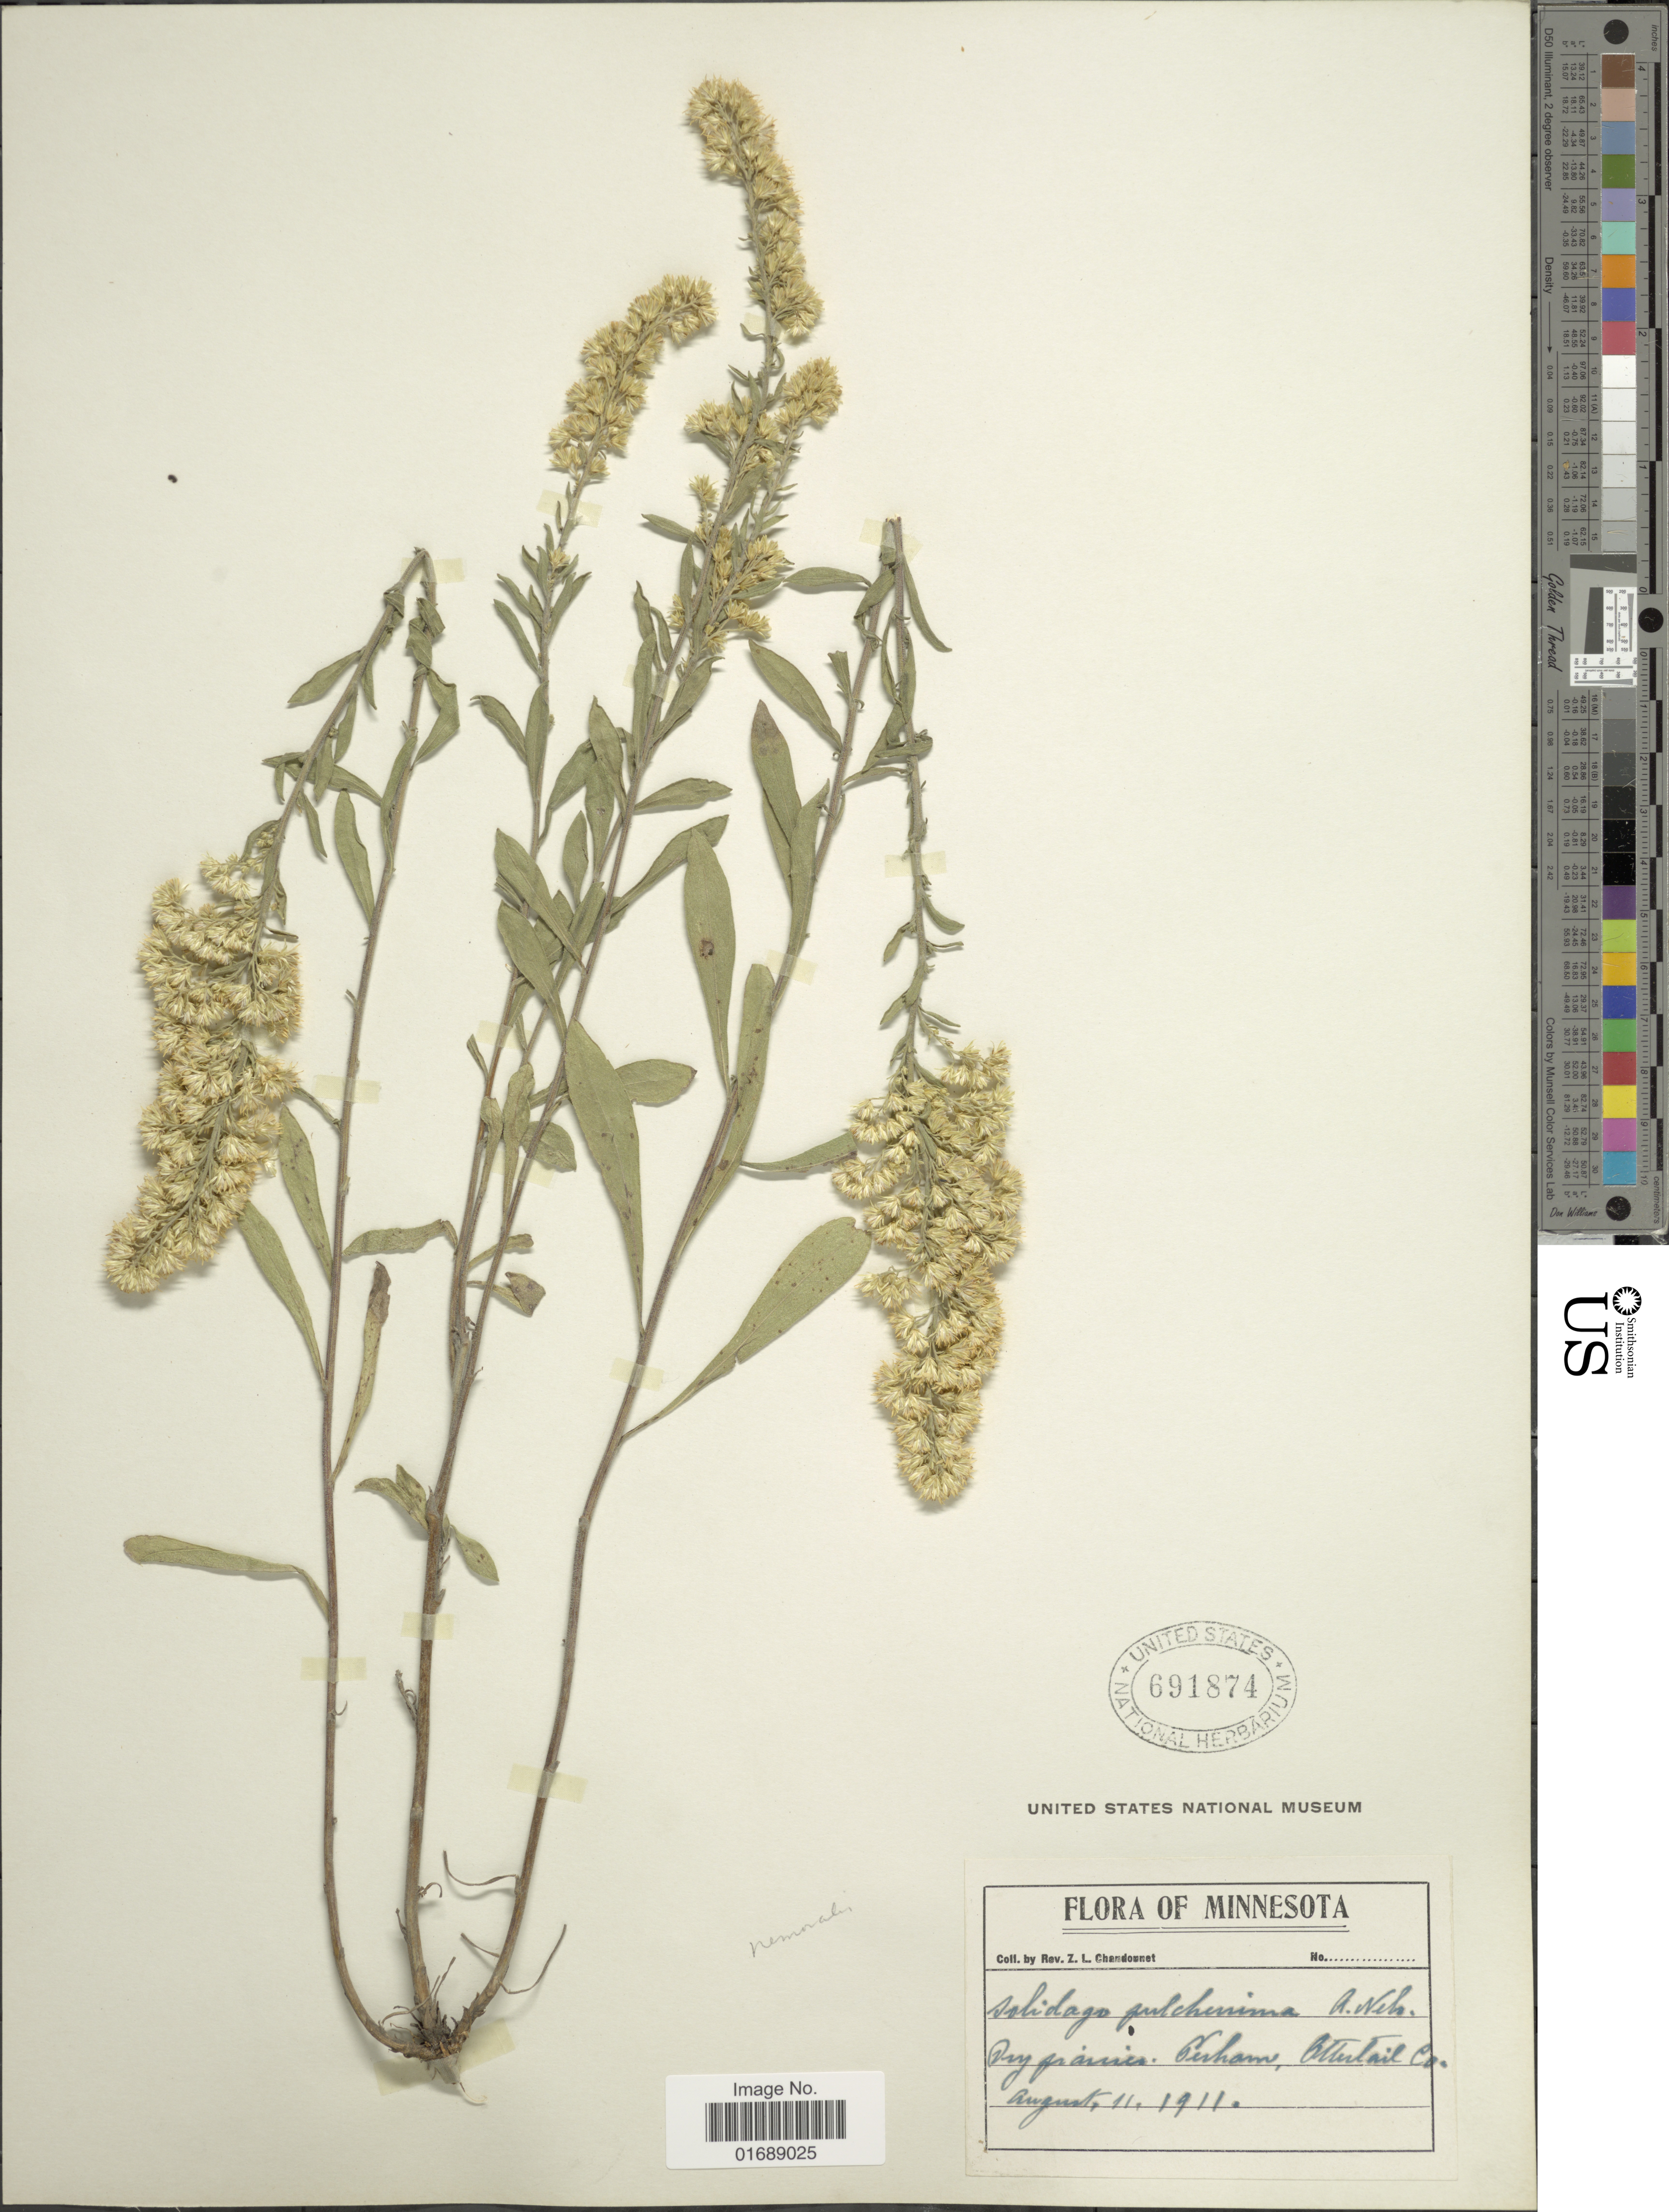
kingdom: Plantae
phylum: Tracheophyta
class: Magnoliopsida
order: Asterales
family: Asteraceae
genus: Solidago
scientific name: Solidago nemoralis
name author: Aiton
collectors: Z. Chandonnet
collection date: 1911-08-11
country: United States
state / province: Minnesota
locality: Perham, Otter tail Co.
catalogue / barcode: US 691874